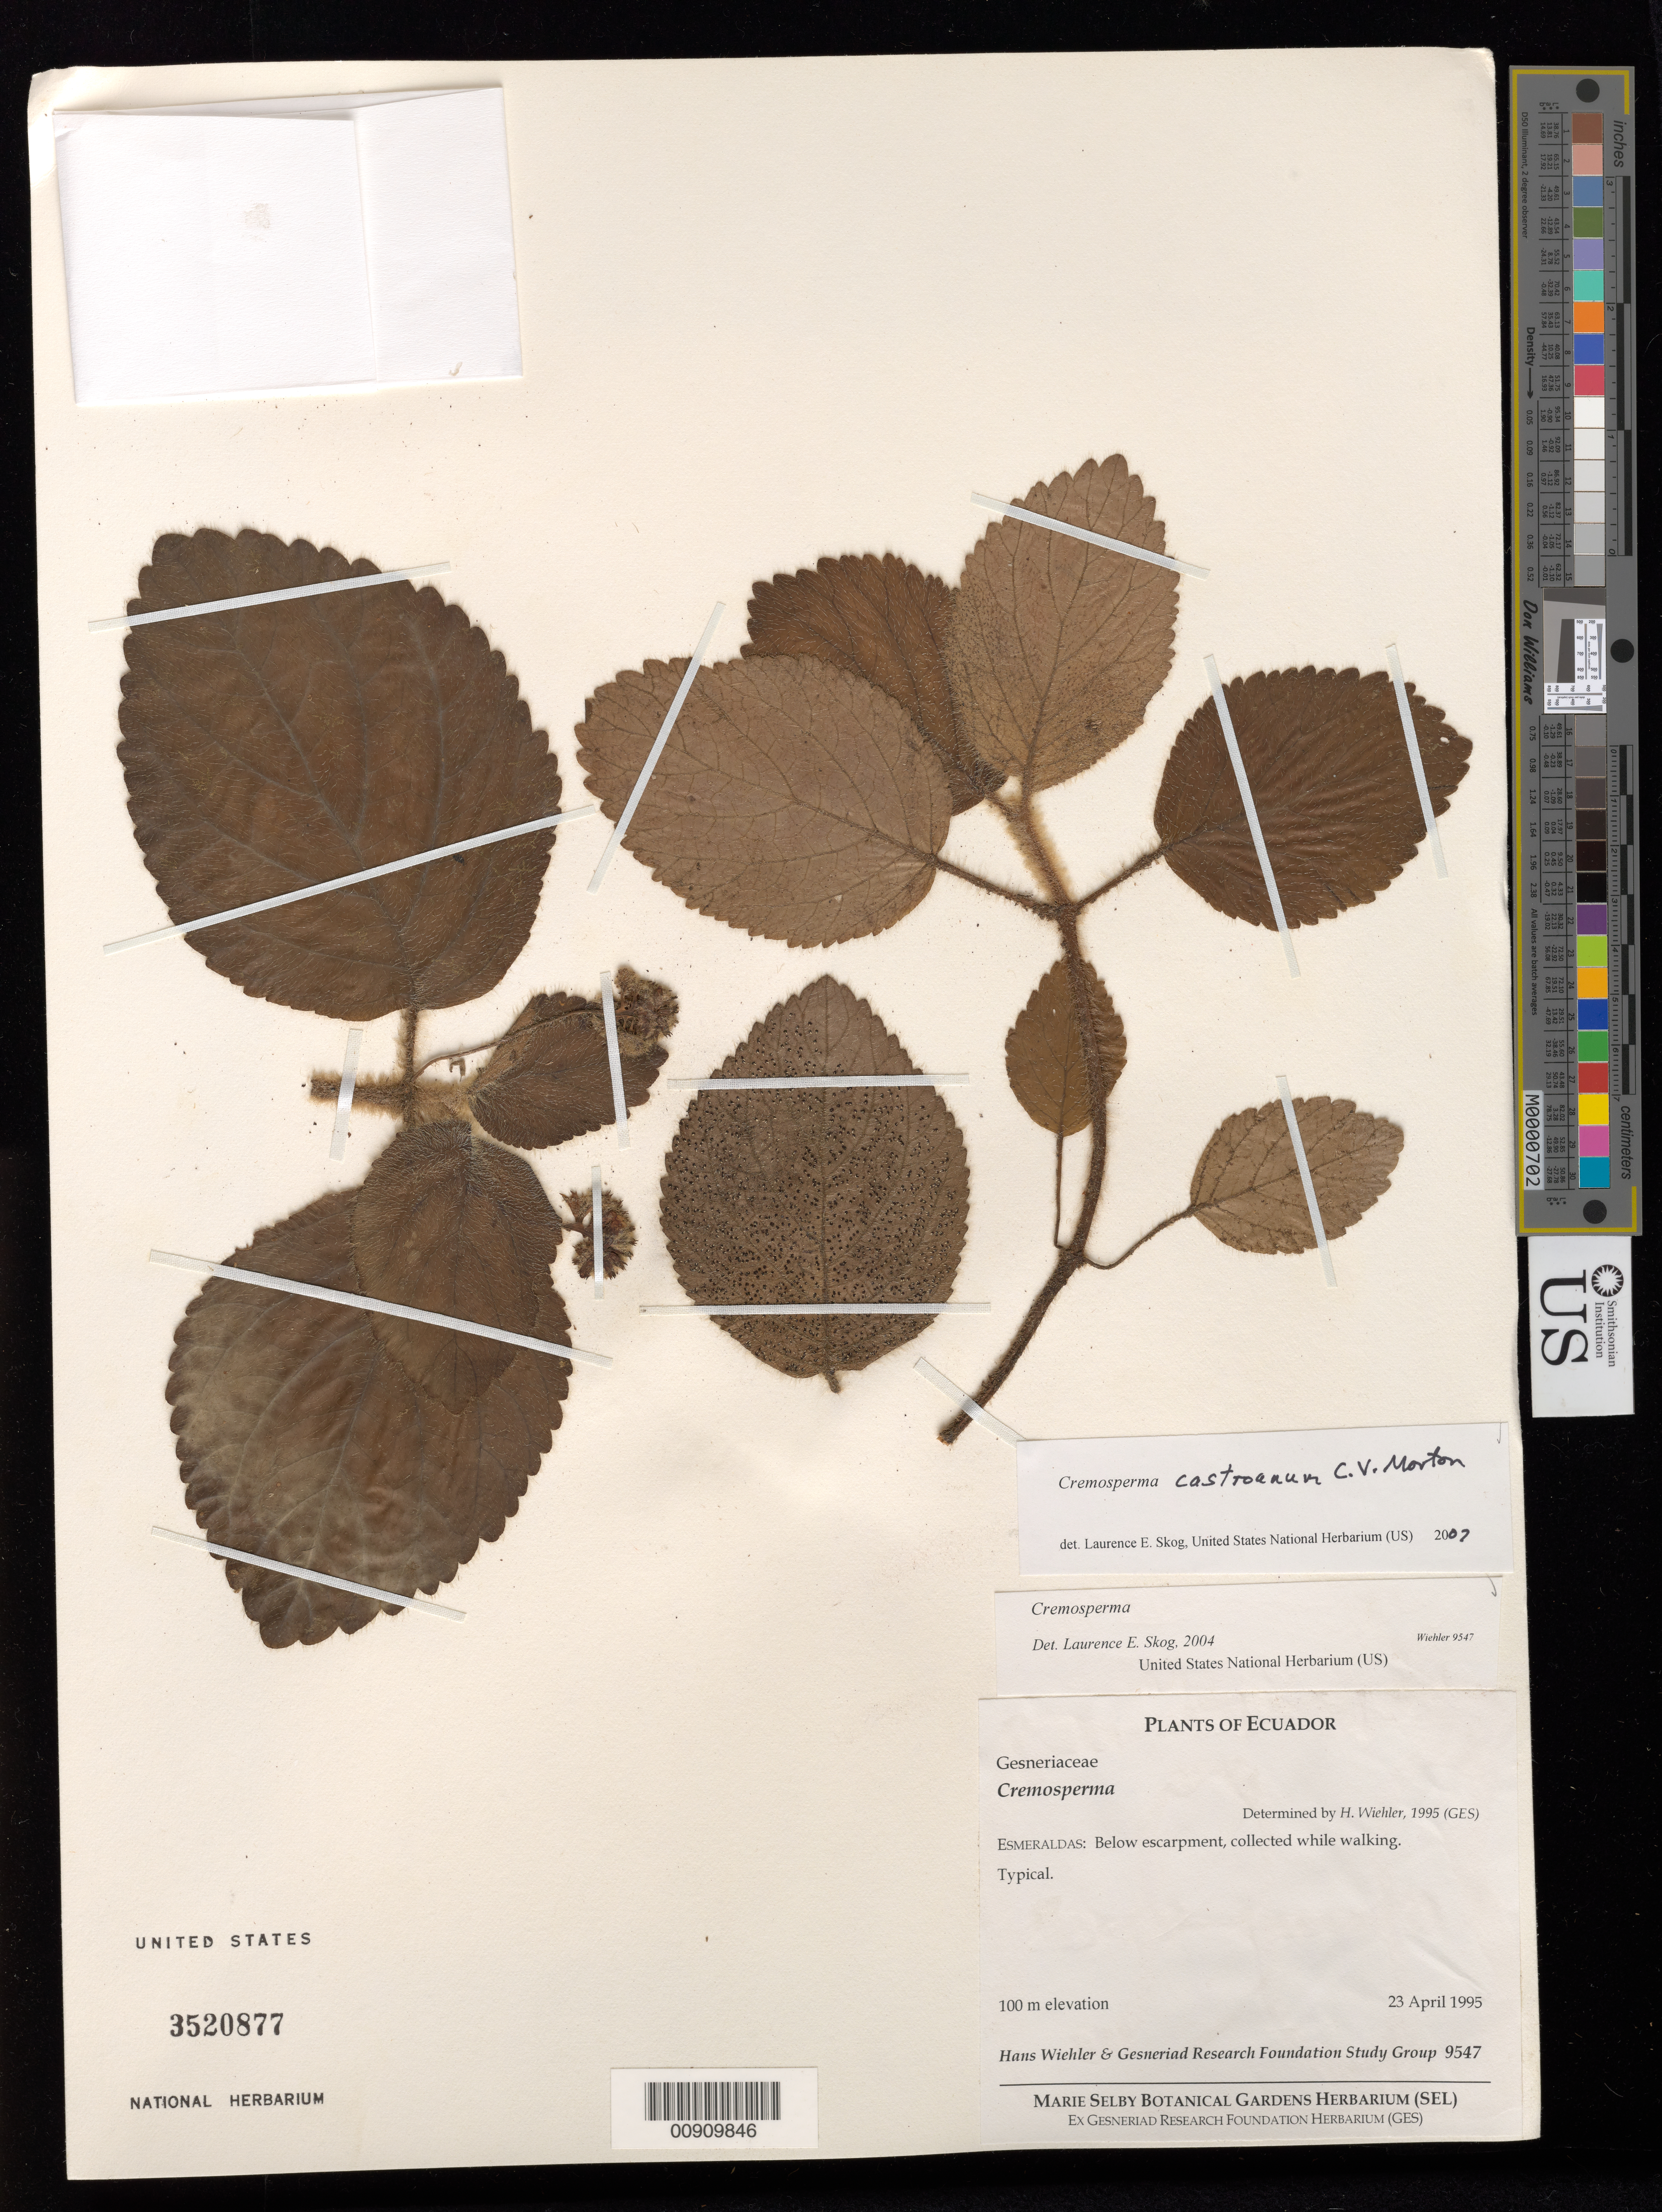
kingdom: Plantae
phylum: Tracheophyta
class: Magnoliopsida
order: Lamiales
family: Gesneriaceae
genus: Cremosperma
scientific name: Cremosperma castroanum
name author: C.V. Morton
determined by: Skog, Laurence E.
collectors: H. J. Wiehler & GRF Study Group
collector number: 9547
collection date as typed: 23 Apr 1995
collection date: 1995-04-23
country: Ecuador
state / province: Esmeraldas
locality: Esmeraldas: below escarpment, collected while walking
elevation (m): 100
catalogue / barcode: US 3520877